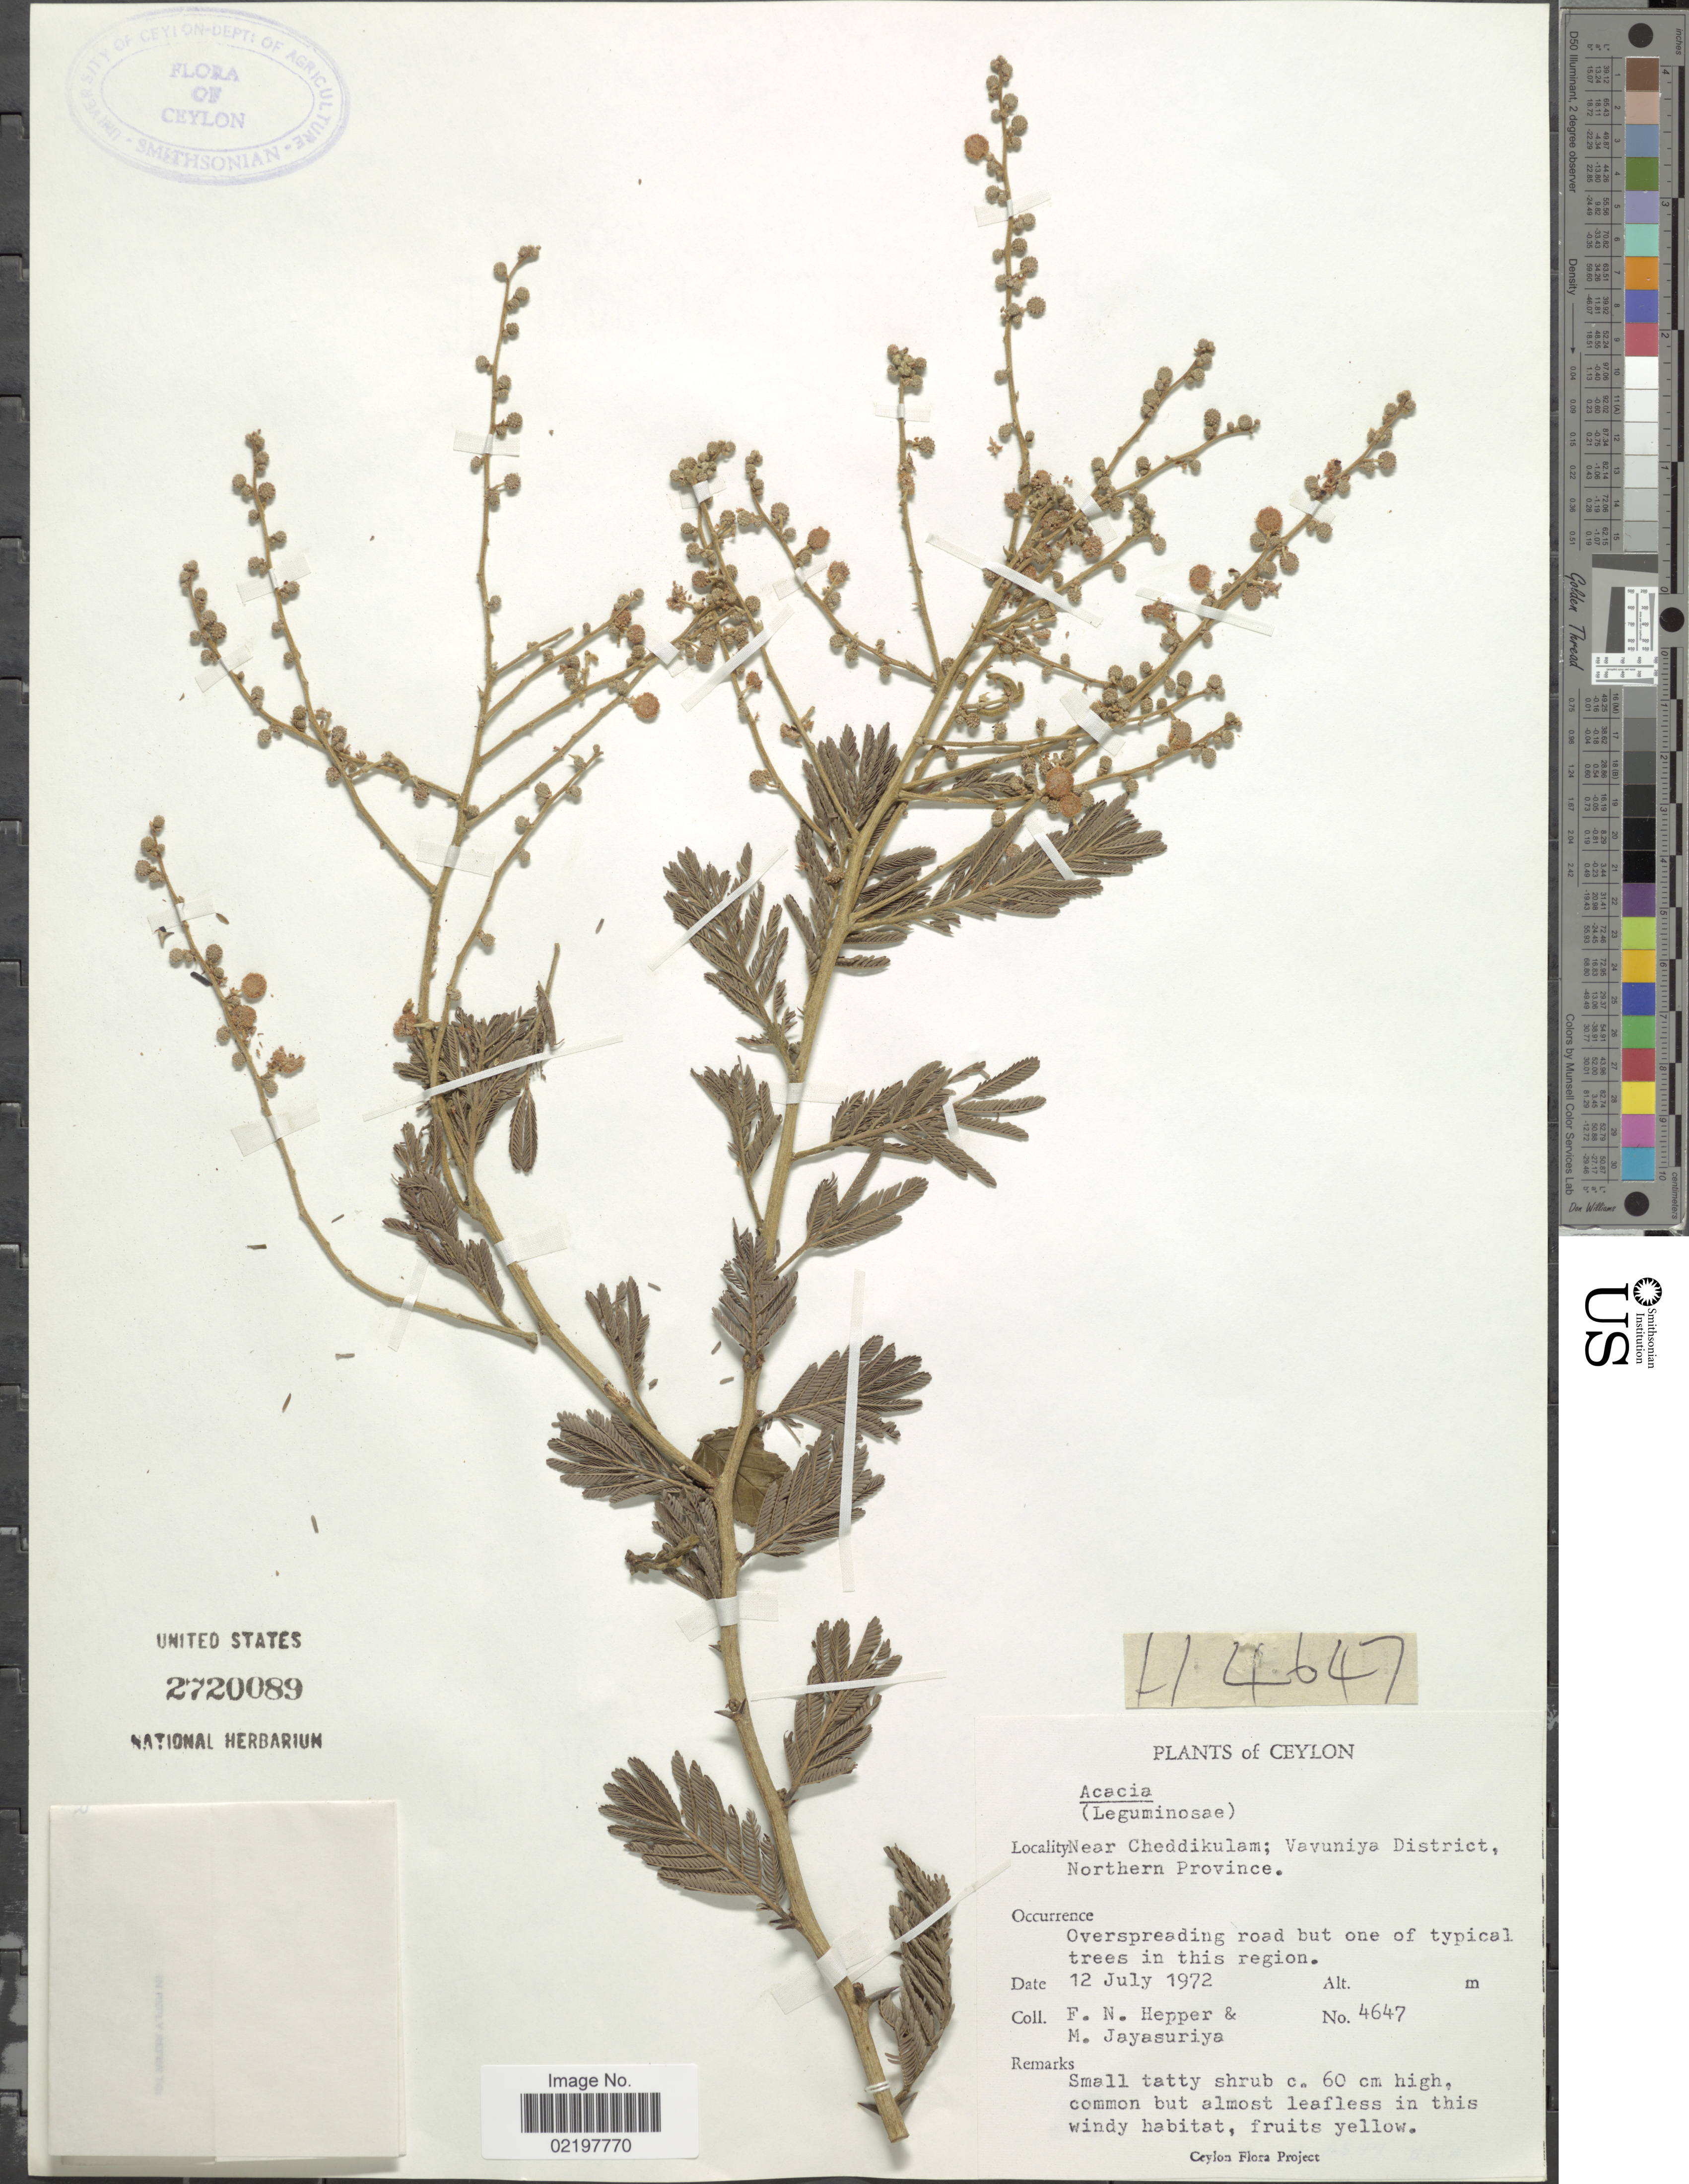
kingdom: Plantae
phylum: Tracheophyta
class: Magnoliopsida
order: Fabales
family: Fabaceae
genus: Acacia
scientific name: Acacia sp.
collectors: F. Hepper & M. Jayasuriya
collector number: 4647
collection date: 1972-07-12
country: Sri Lanka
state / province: Northern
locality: Ceylon, Near Cheddikulam, Vavuniya District, Northern Province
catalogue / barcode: US 2720089